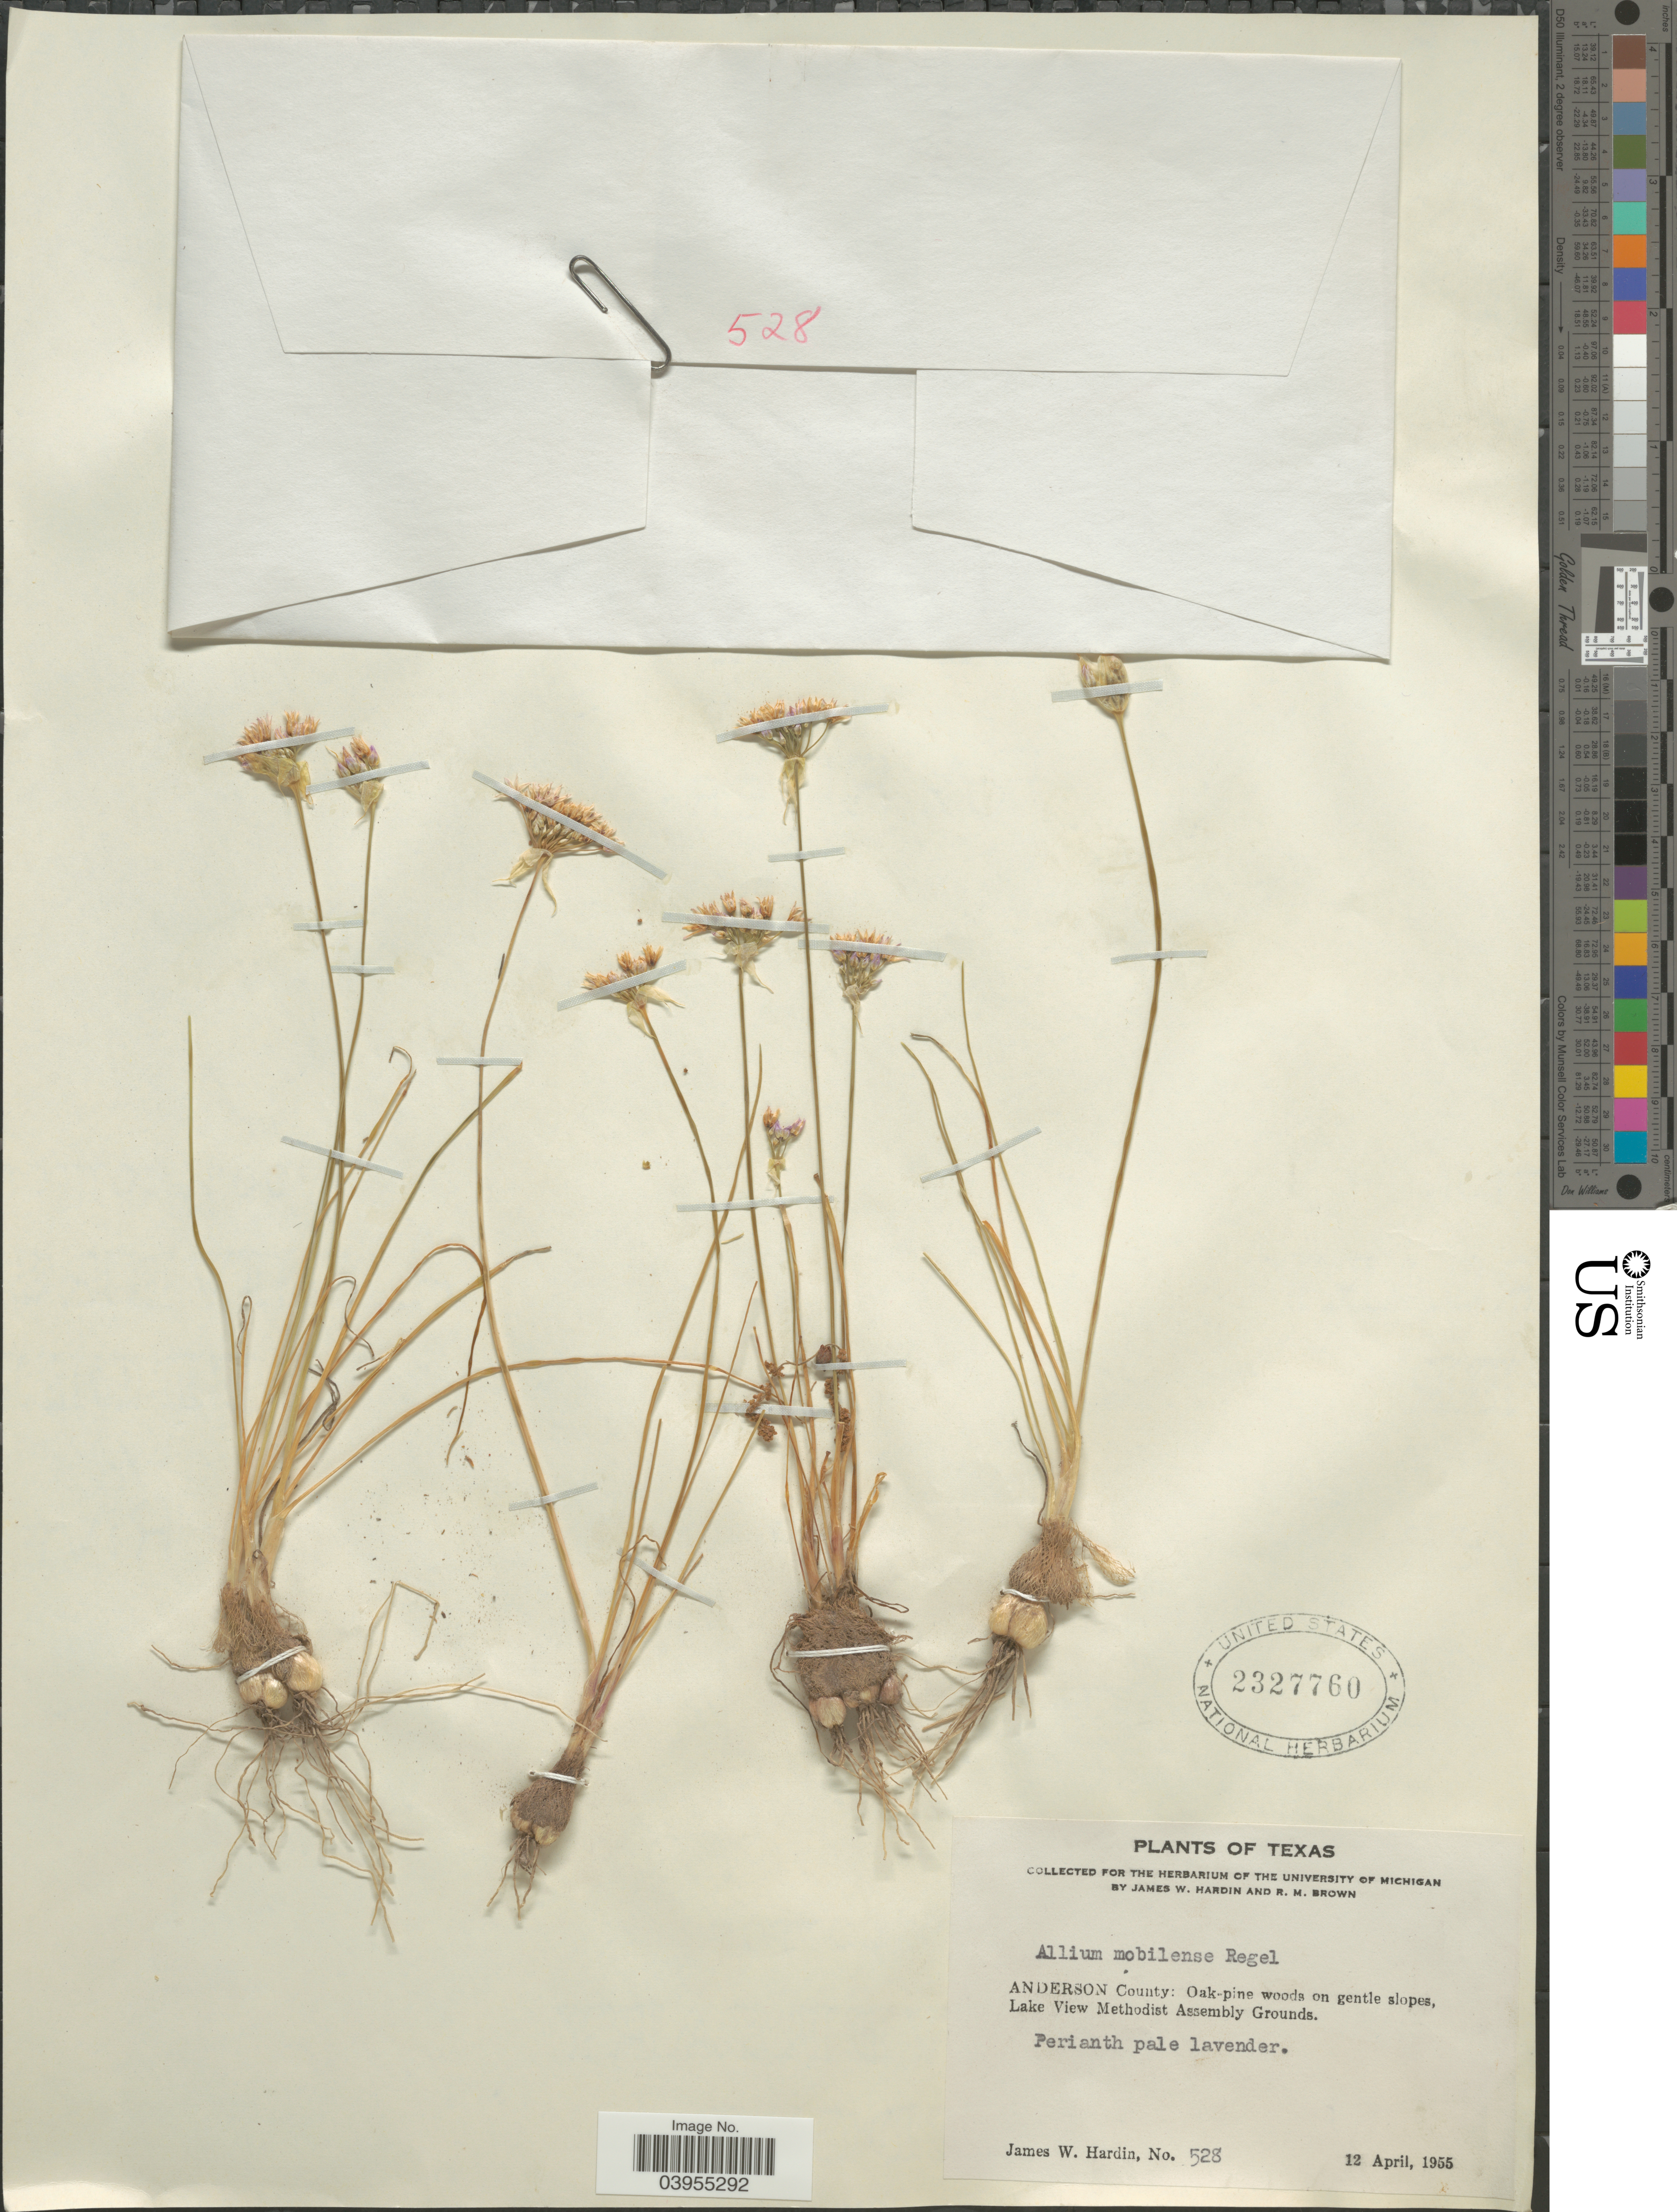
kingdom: Plantae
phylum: Tracheophyta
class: Liliopsida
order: Asparagales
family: Amaryllidaceae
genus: Allium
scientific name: Allium canadense var. mobilense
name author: (Regel) Traub & Ownbey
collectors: J. W. Hardin & R. Brown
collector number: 528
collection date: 1955-04-12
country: United States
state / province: Texas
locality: Anderson County: Lake View Methodist Assembly Grounds.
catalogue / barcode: US 2327760